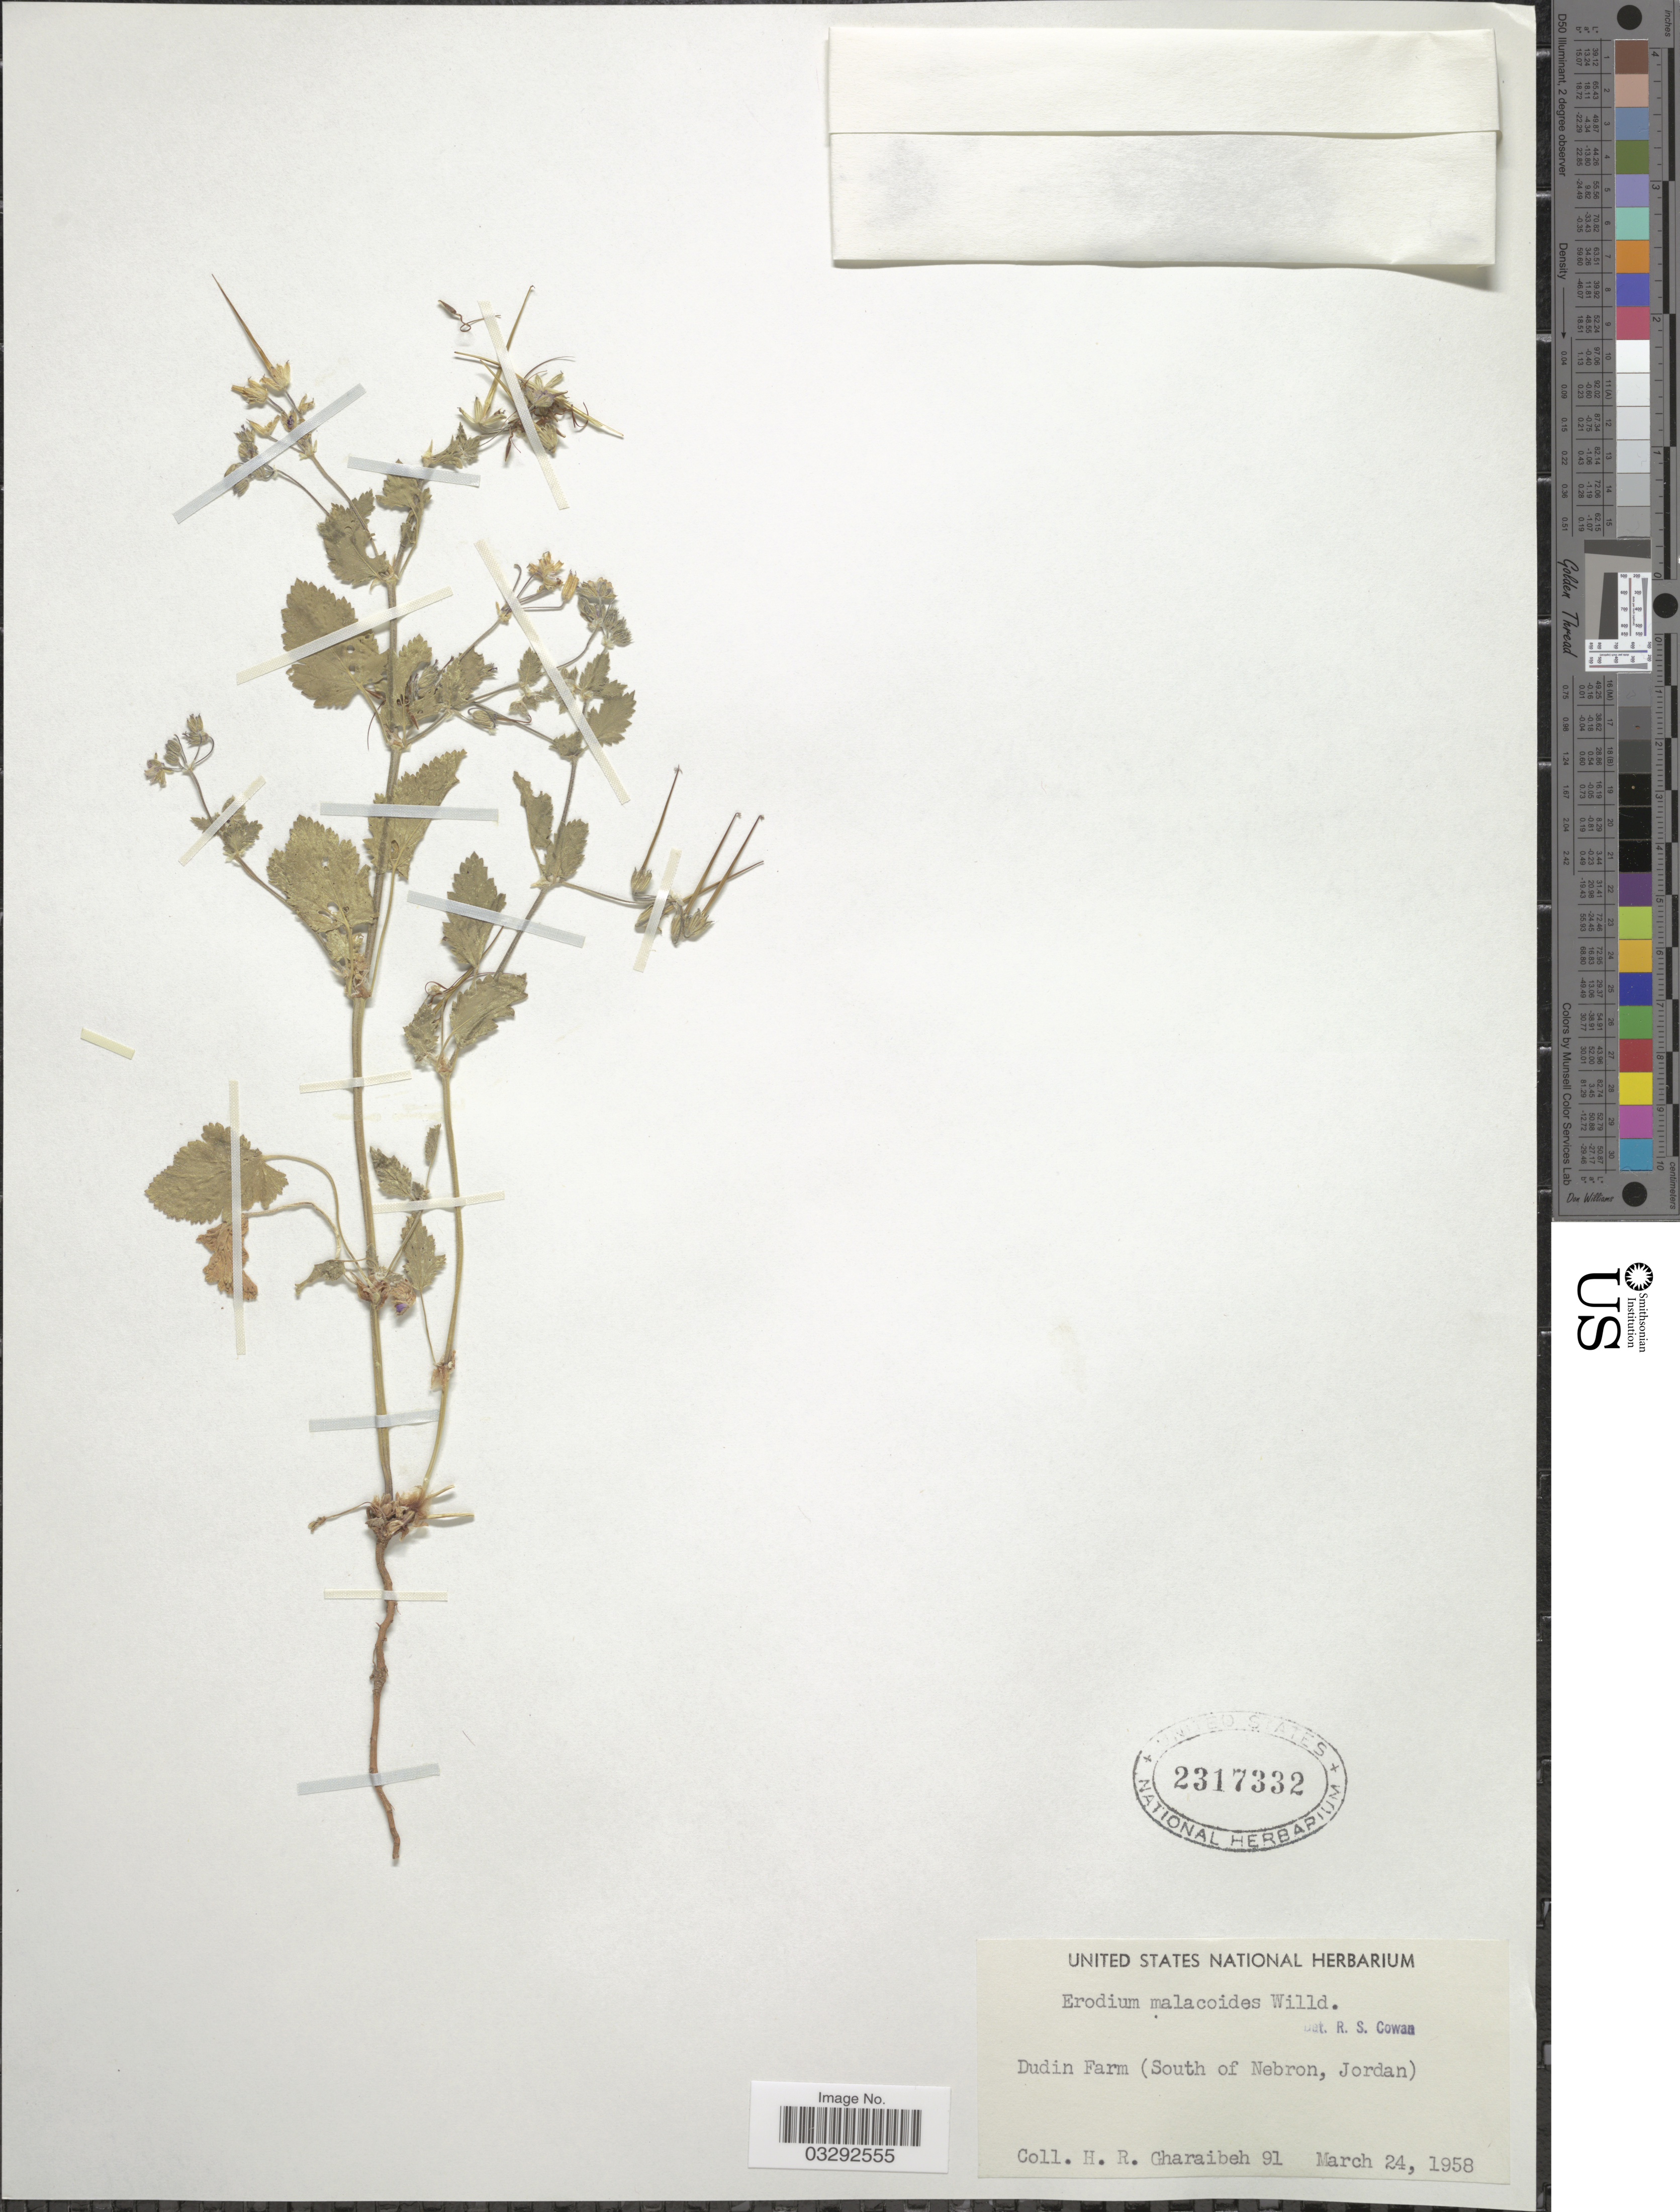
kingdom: Plantae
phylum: Tracheophyta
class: Magnoliopsida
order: Geraniales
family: Geraniaceae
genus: Erodium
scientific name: Erodium malacoides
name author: (L.) L'Hér.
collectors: H. Gharaibeh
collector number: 91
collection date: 1958-03-24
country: Jordan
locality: Dudin Farm (South of Nebron).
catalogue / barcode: US 2317332